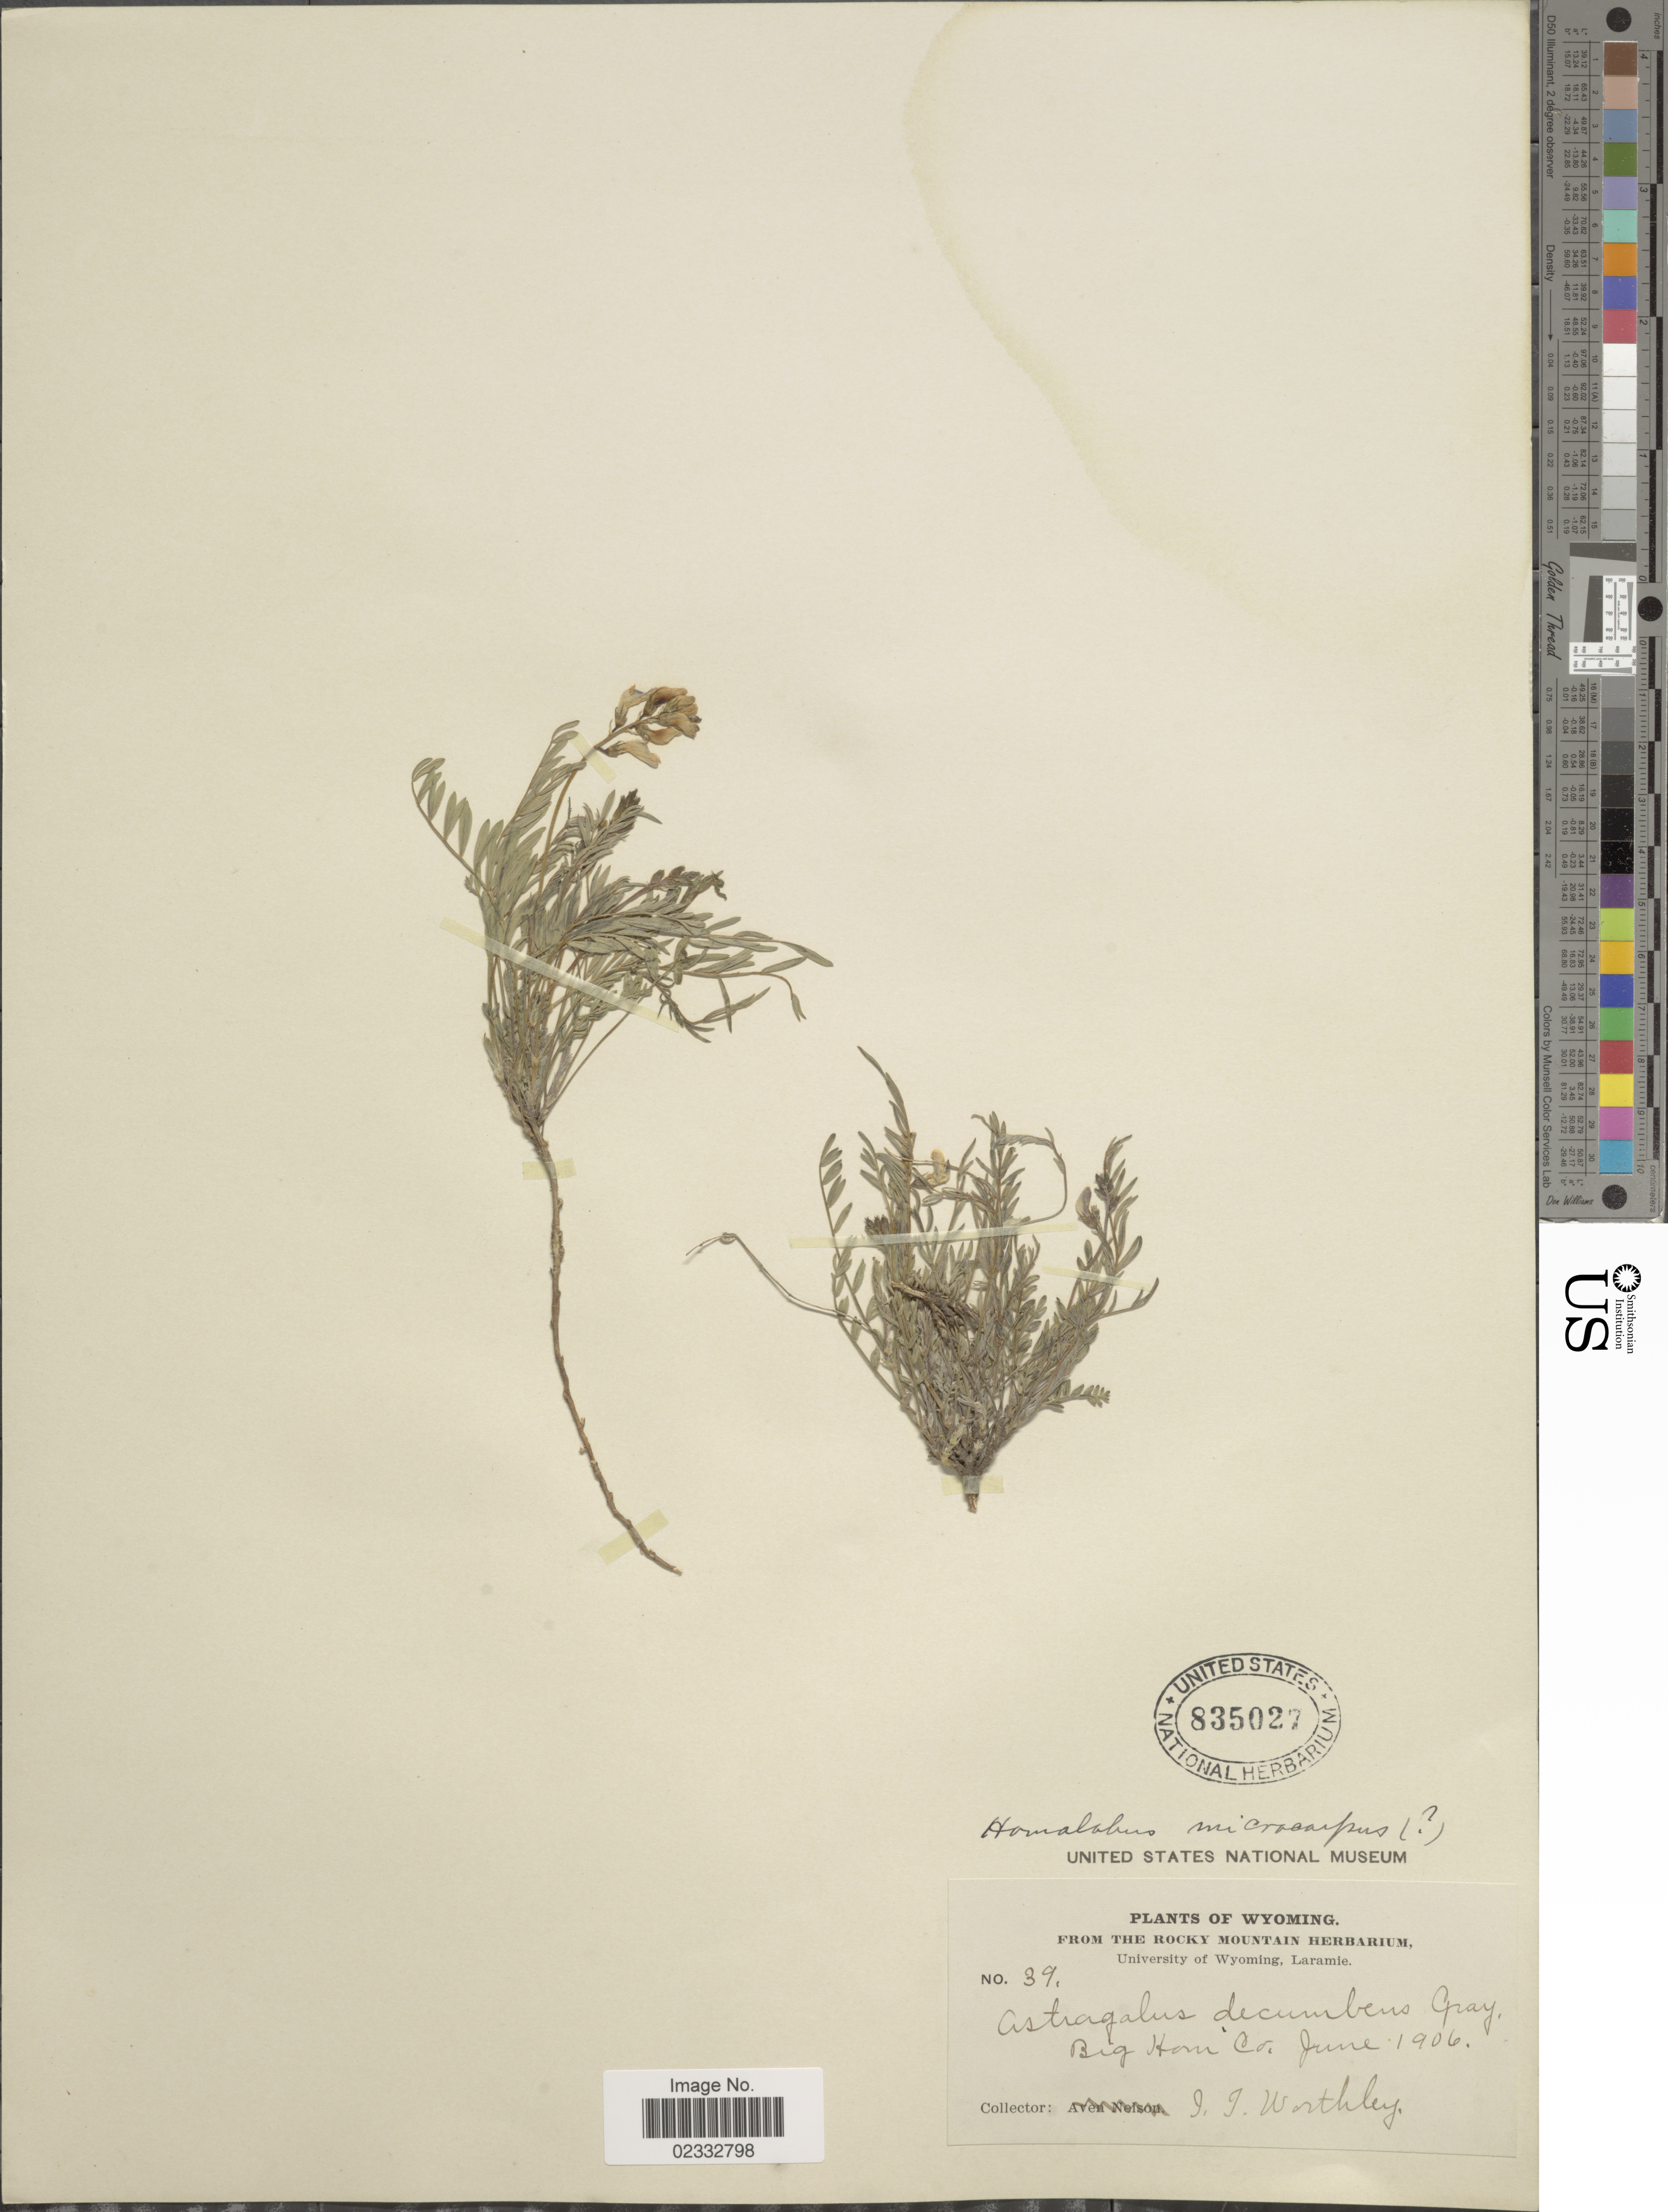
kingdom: Plantae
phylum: Tracheophyta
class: Magnoliopsida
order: Fabales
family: Fabaceae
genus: Astragalus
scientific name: Astragalus microcarpus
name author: A. DC.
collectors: I. Worthley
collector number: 39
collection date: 1906-06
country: United States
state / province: Wyoming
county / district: Big Horn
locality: Big Horn Co.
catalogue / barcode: US 835027